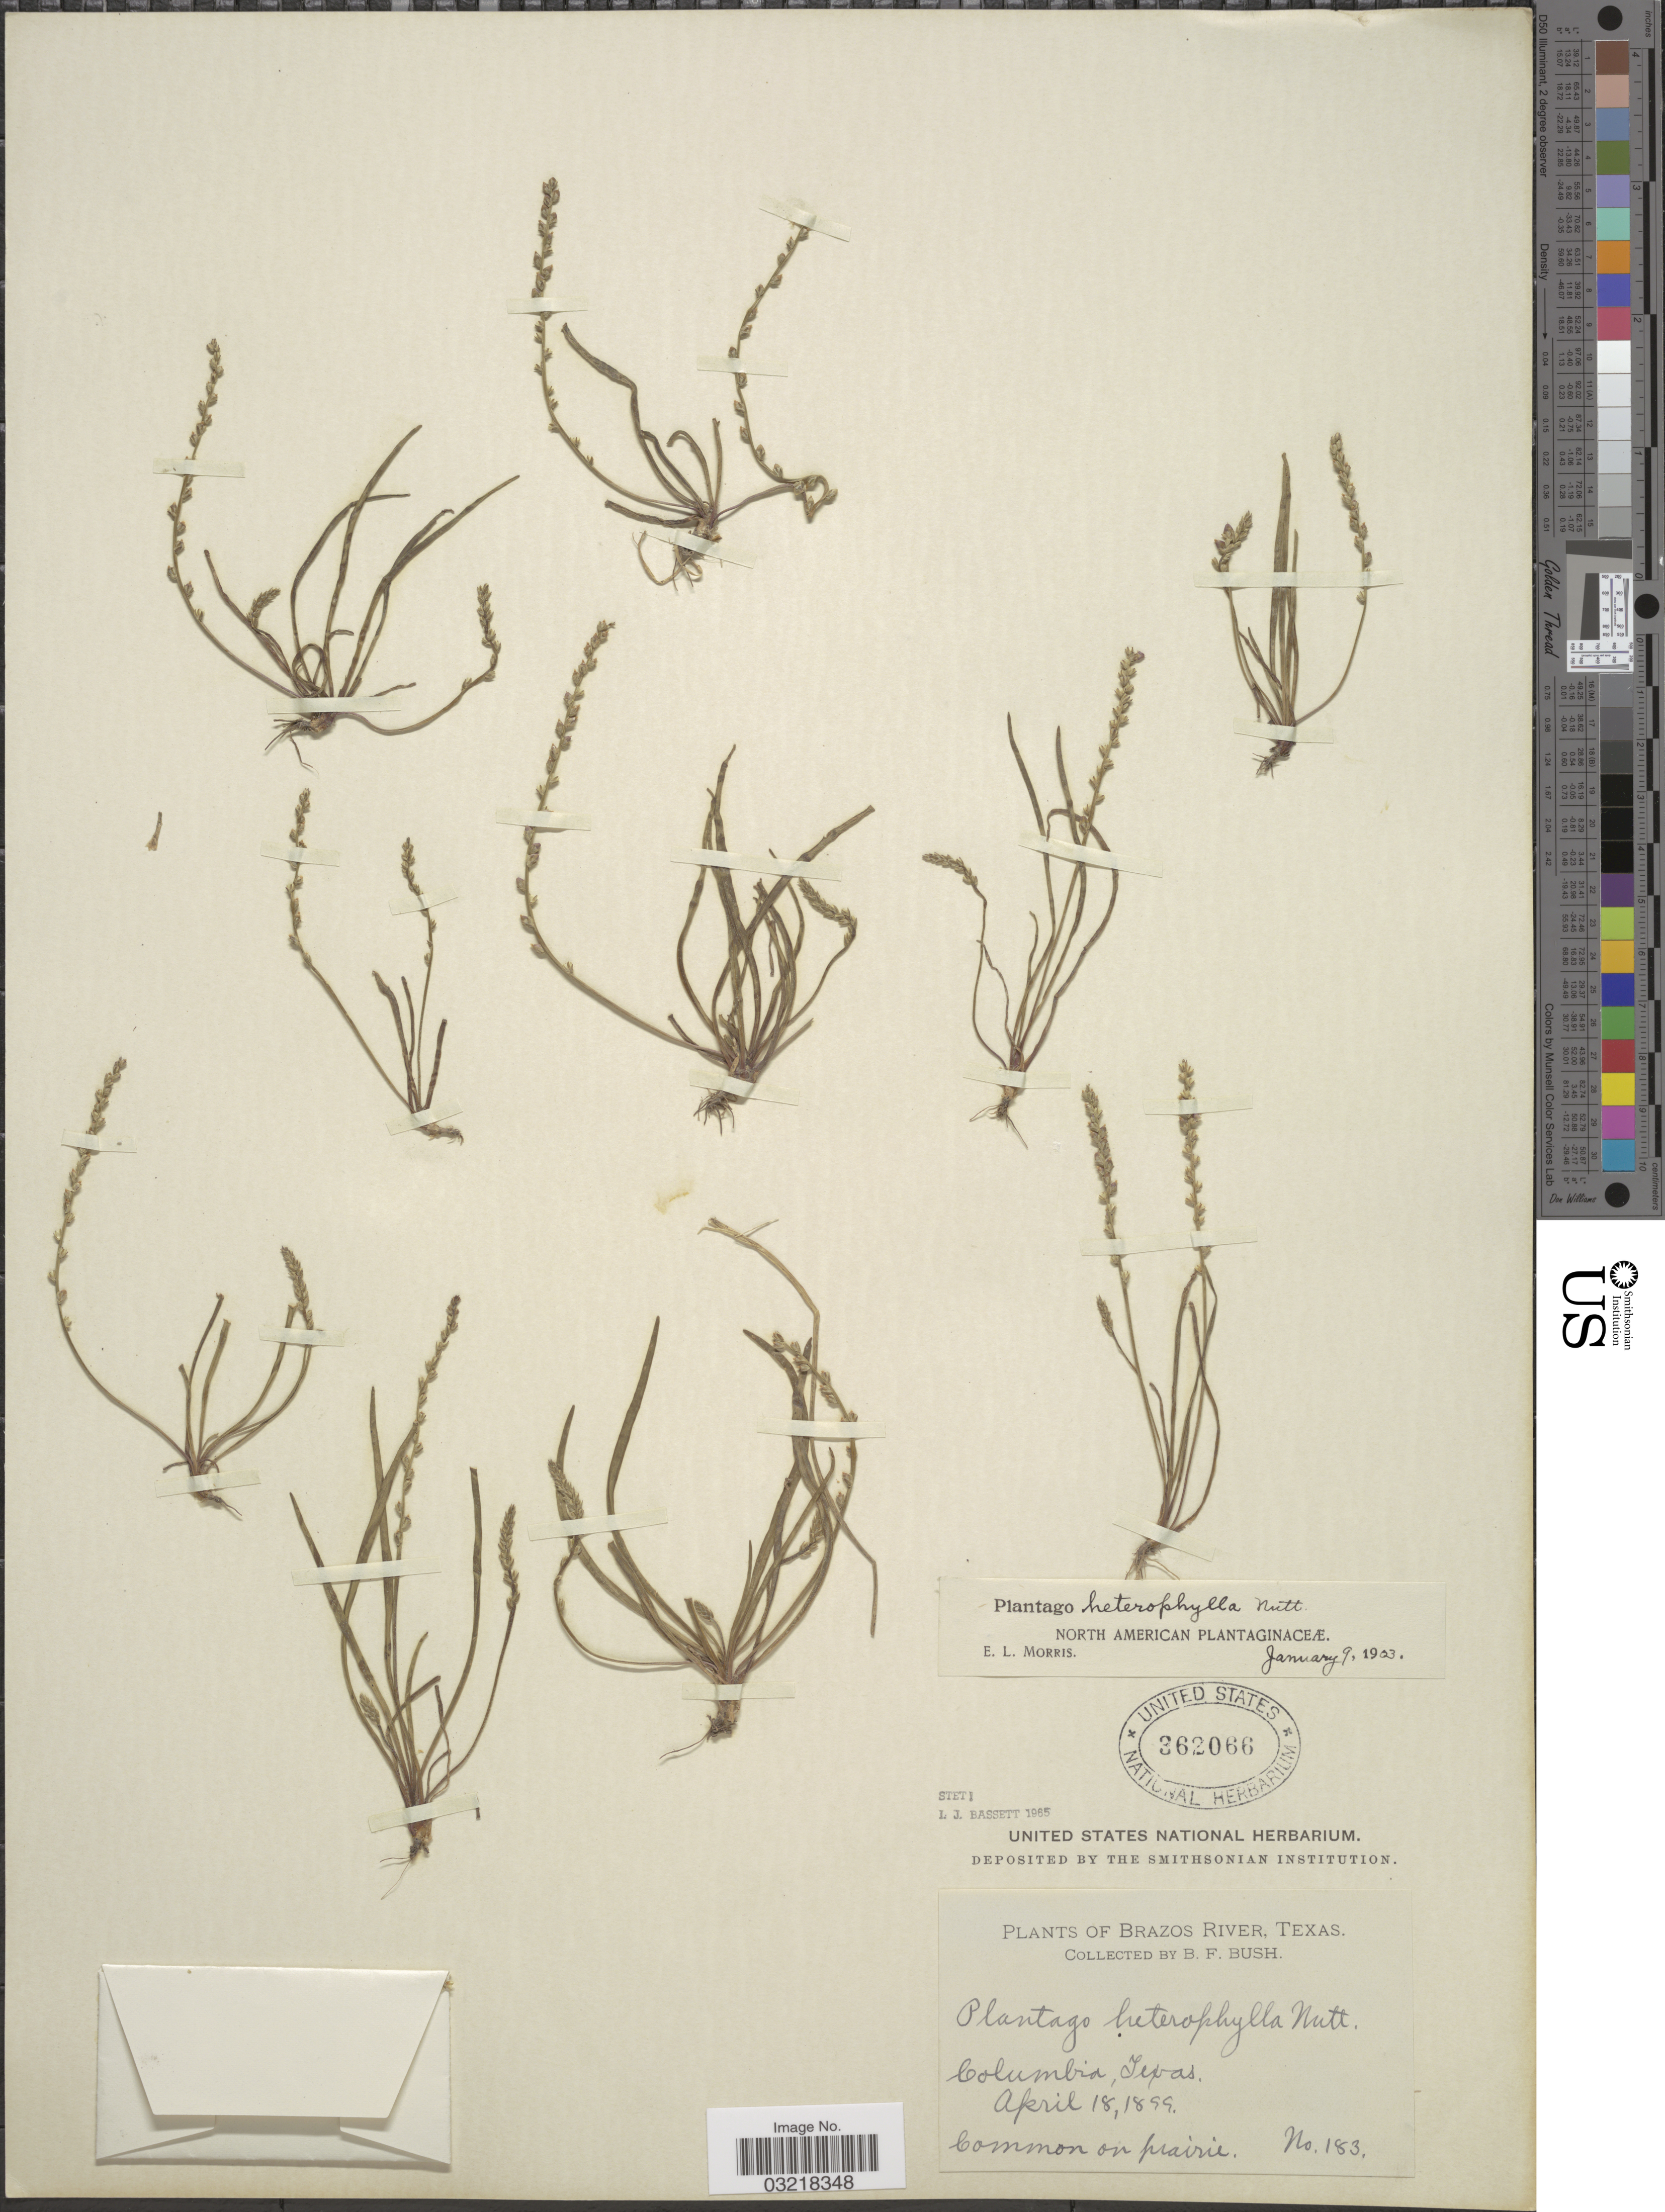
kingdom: Plantae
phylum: Tracheophyta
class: Magnoliopsida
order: Lamiales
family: Plantaginaceae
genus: Plantago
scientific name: Plantago heterophylla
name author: Nutt.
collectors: B. F. Bush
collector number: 183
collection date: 1899-04-18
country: United States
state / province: Texas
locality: Brazos River. Columbia.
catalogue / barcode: US 362066